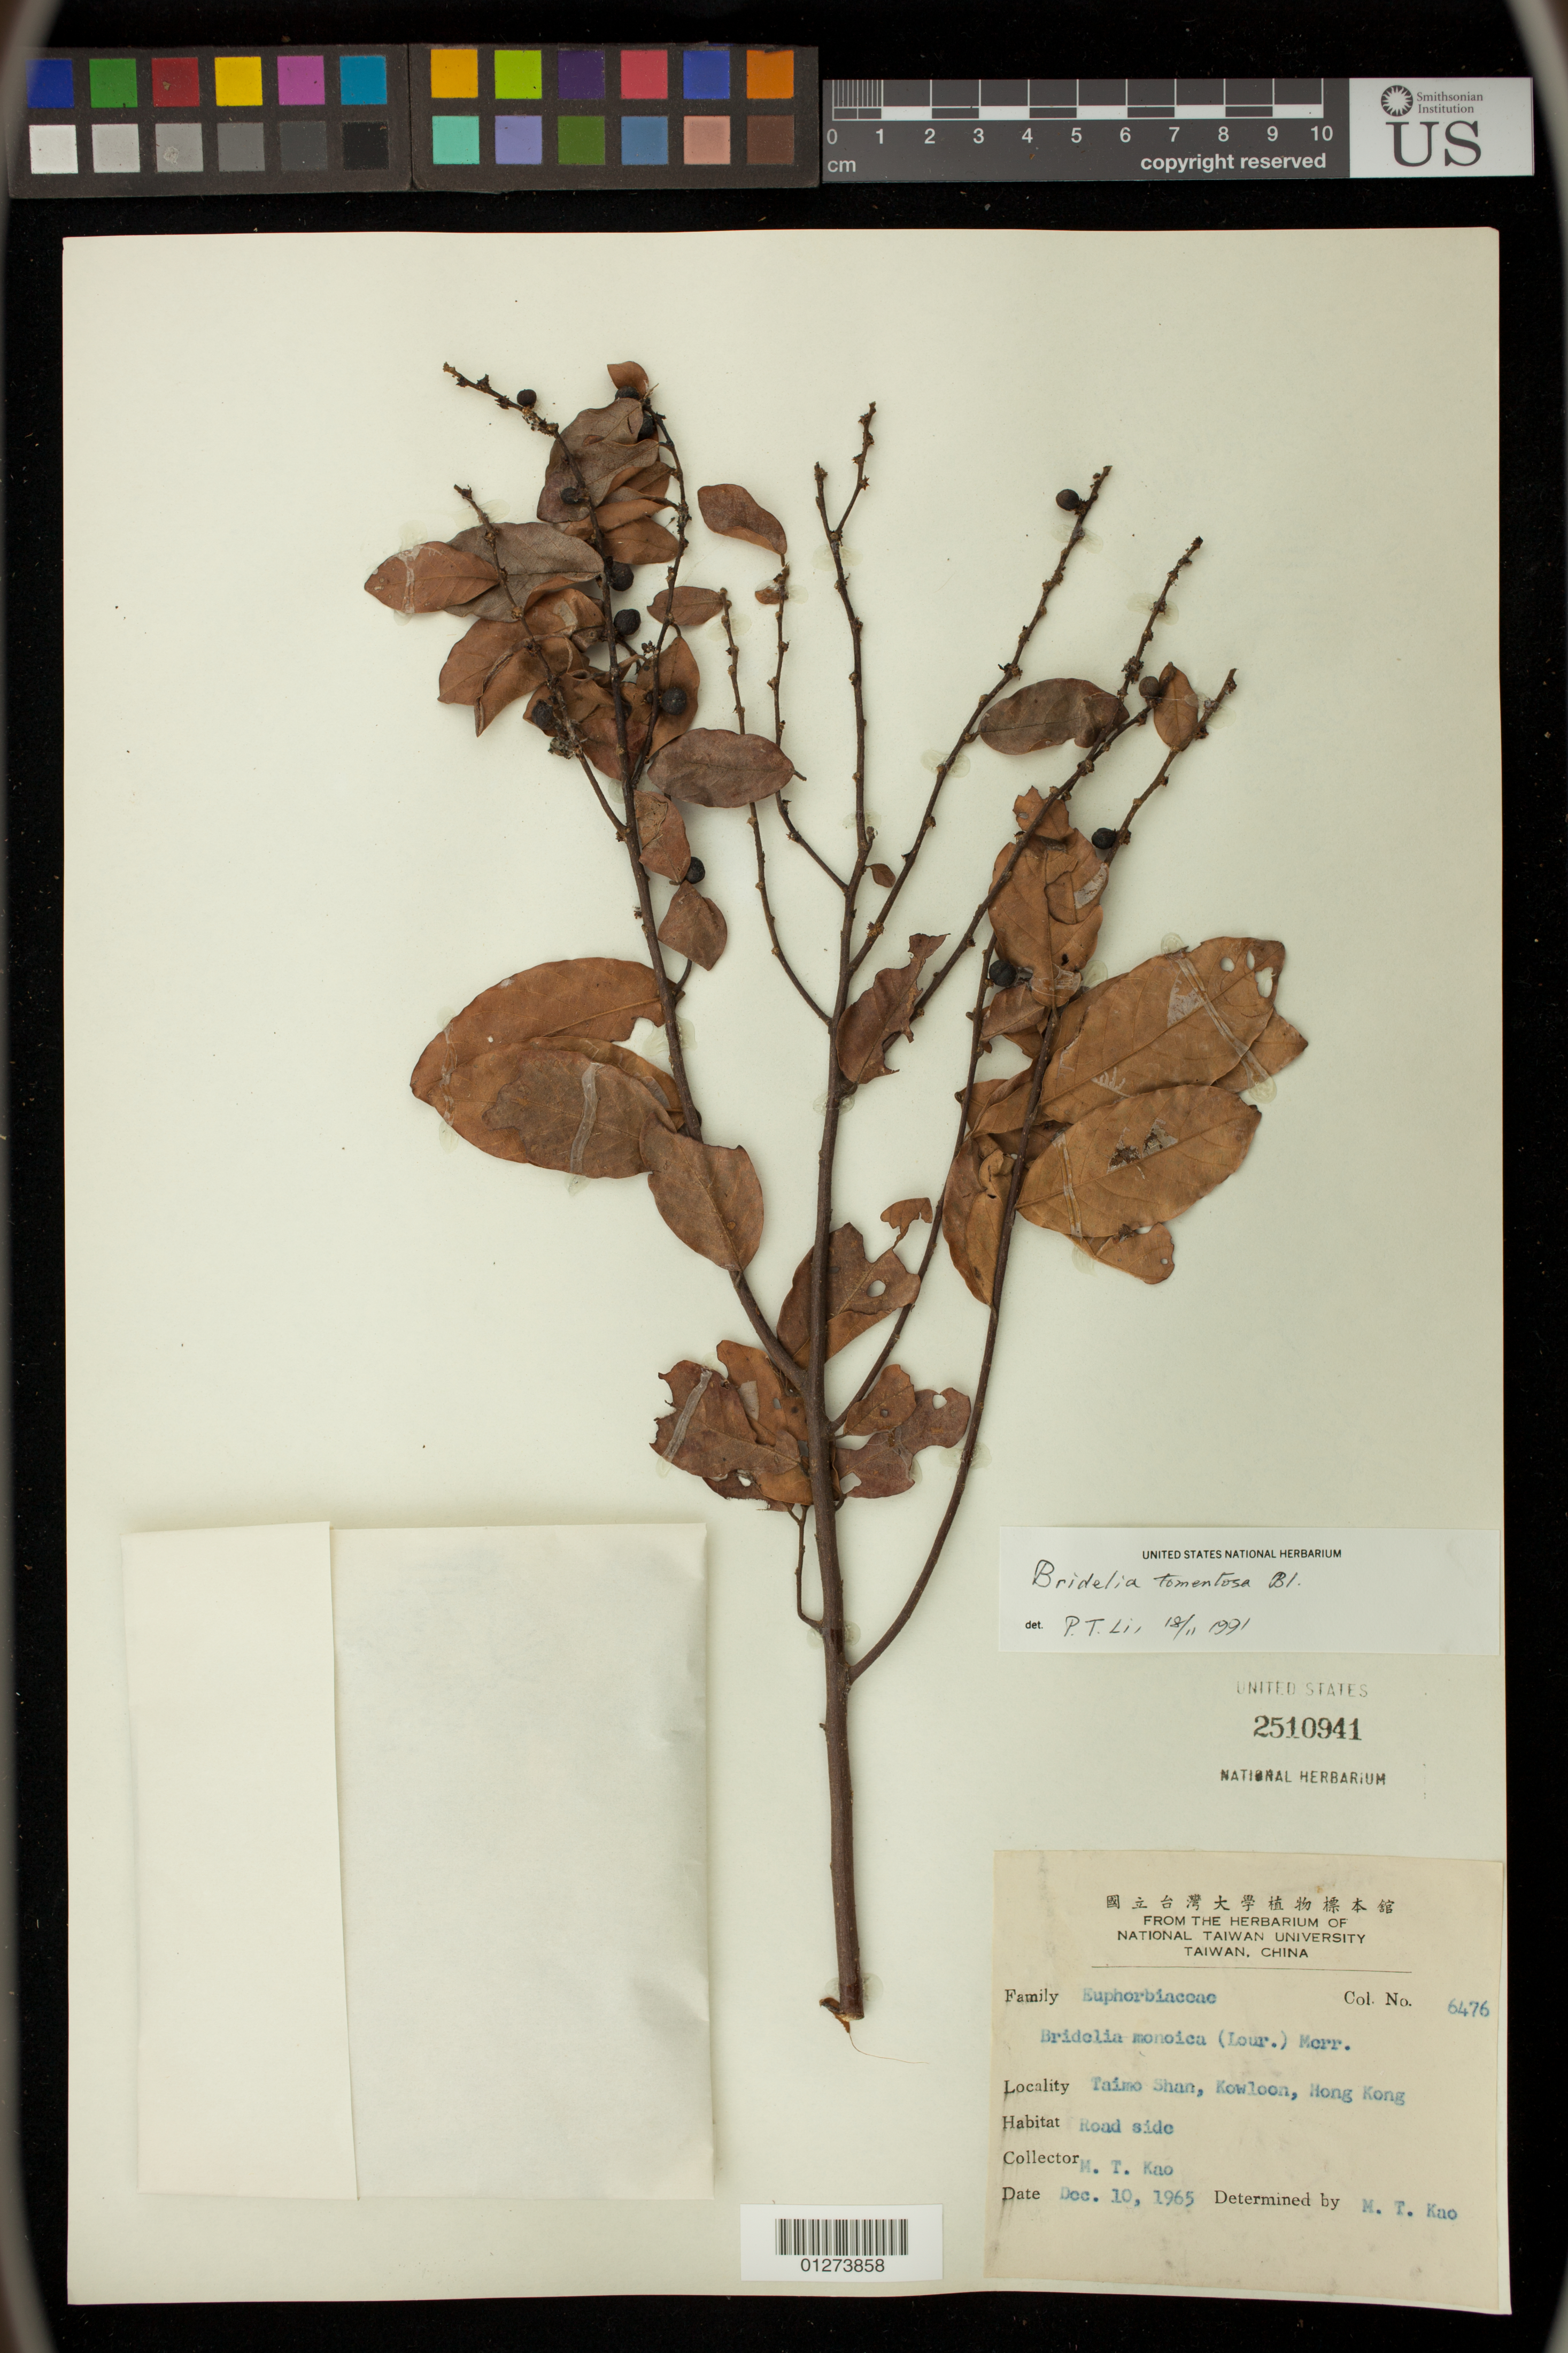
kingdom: Plantae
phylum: Tracheophyta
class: Magnoliopsida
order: Malpighiales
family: Phyllanthaceae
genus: Bridelia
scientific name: Bridelia tomentosa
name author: Blume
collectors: M. T. Kao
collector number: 6476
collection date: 1965-12-10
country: China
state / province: Hong Kong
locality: Taimo Shan, Kowloon City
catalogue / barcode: US 2510941